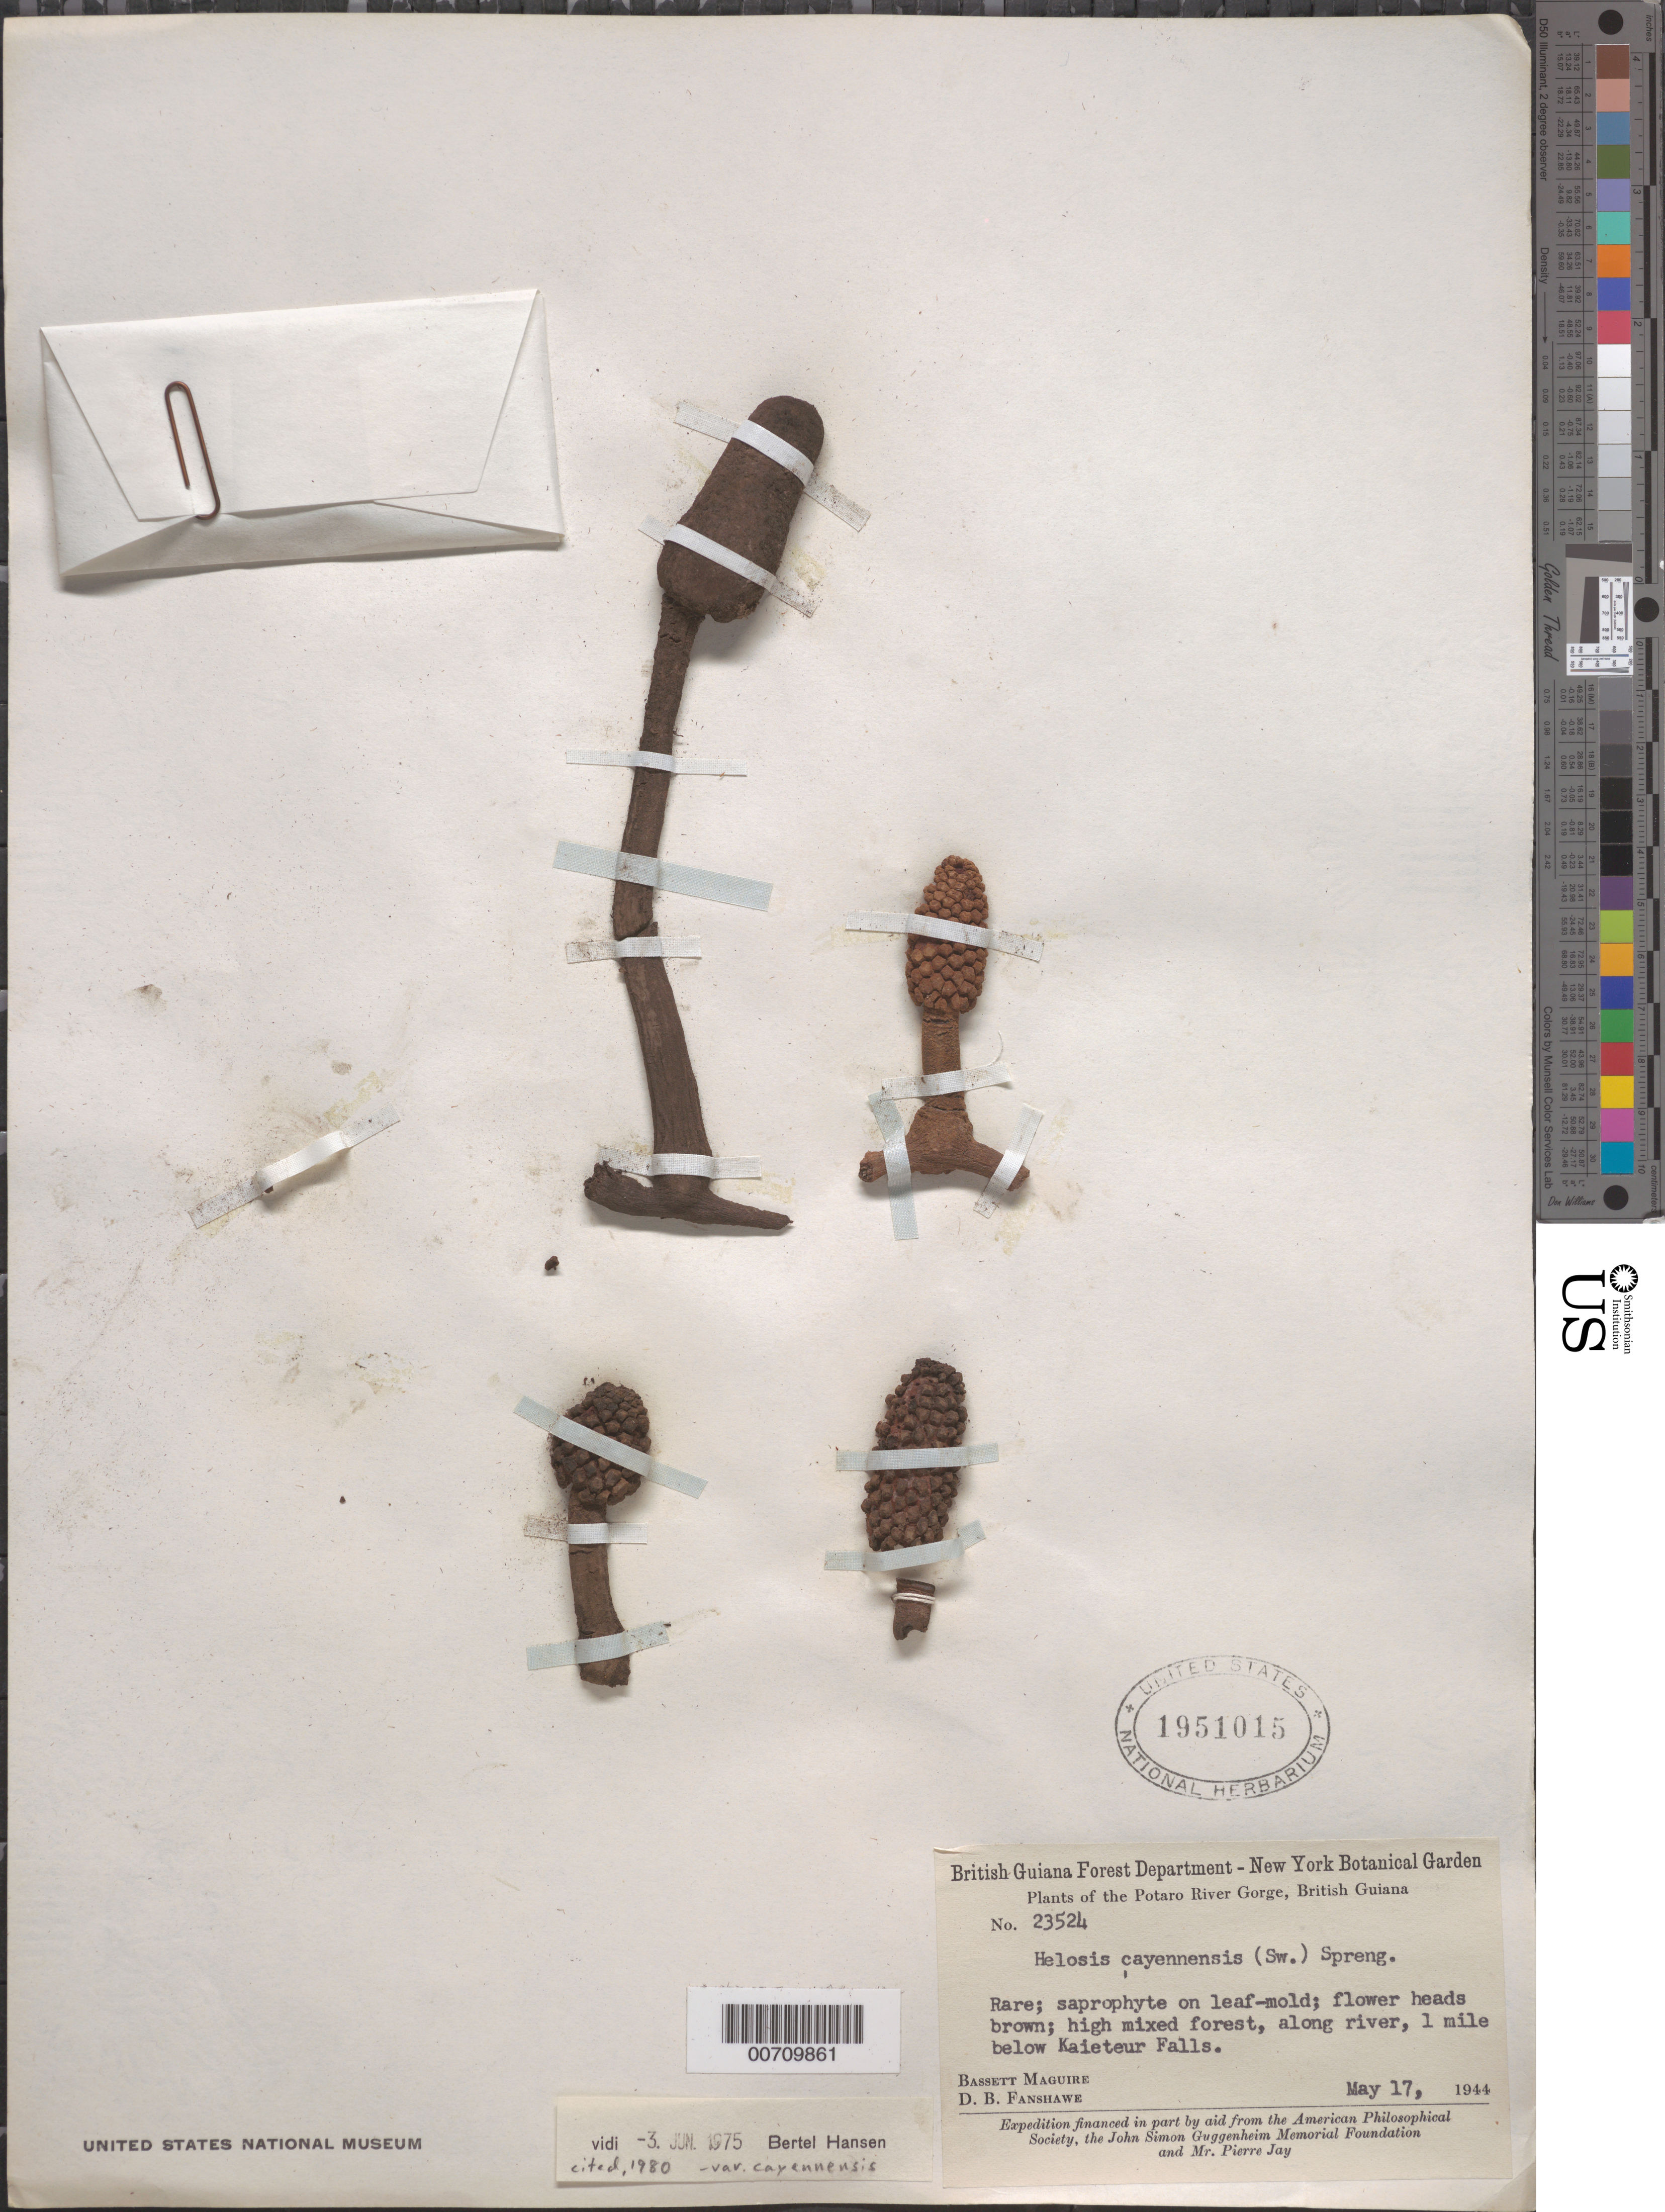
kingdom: Plantae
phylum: Tracheophyta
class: Magnoliopsida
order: Santalales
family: Balanophoraceae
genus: Helosis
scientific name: Helosis cayennensis var. cayennensis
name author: (Sw.) Spreng.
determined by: Hansen, B.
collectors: B. Maguire & D. B. Fanshawe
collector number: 23524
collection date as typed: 17-May-44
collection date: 1944-05-17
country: Guyana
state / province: Potaro-Siparuni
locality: Tukeit to Kaieteur Plateau trail, Potaro River Gorge, 1 mi. below Kaieteur Falls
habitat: On leaf-mold, high mixed forest, along river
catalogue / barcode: US 1951015